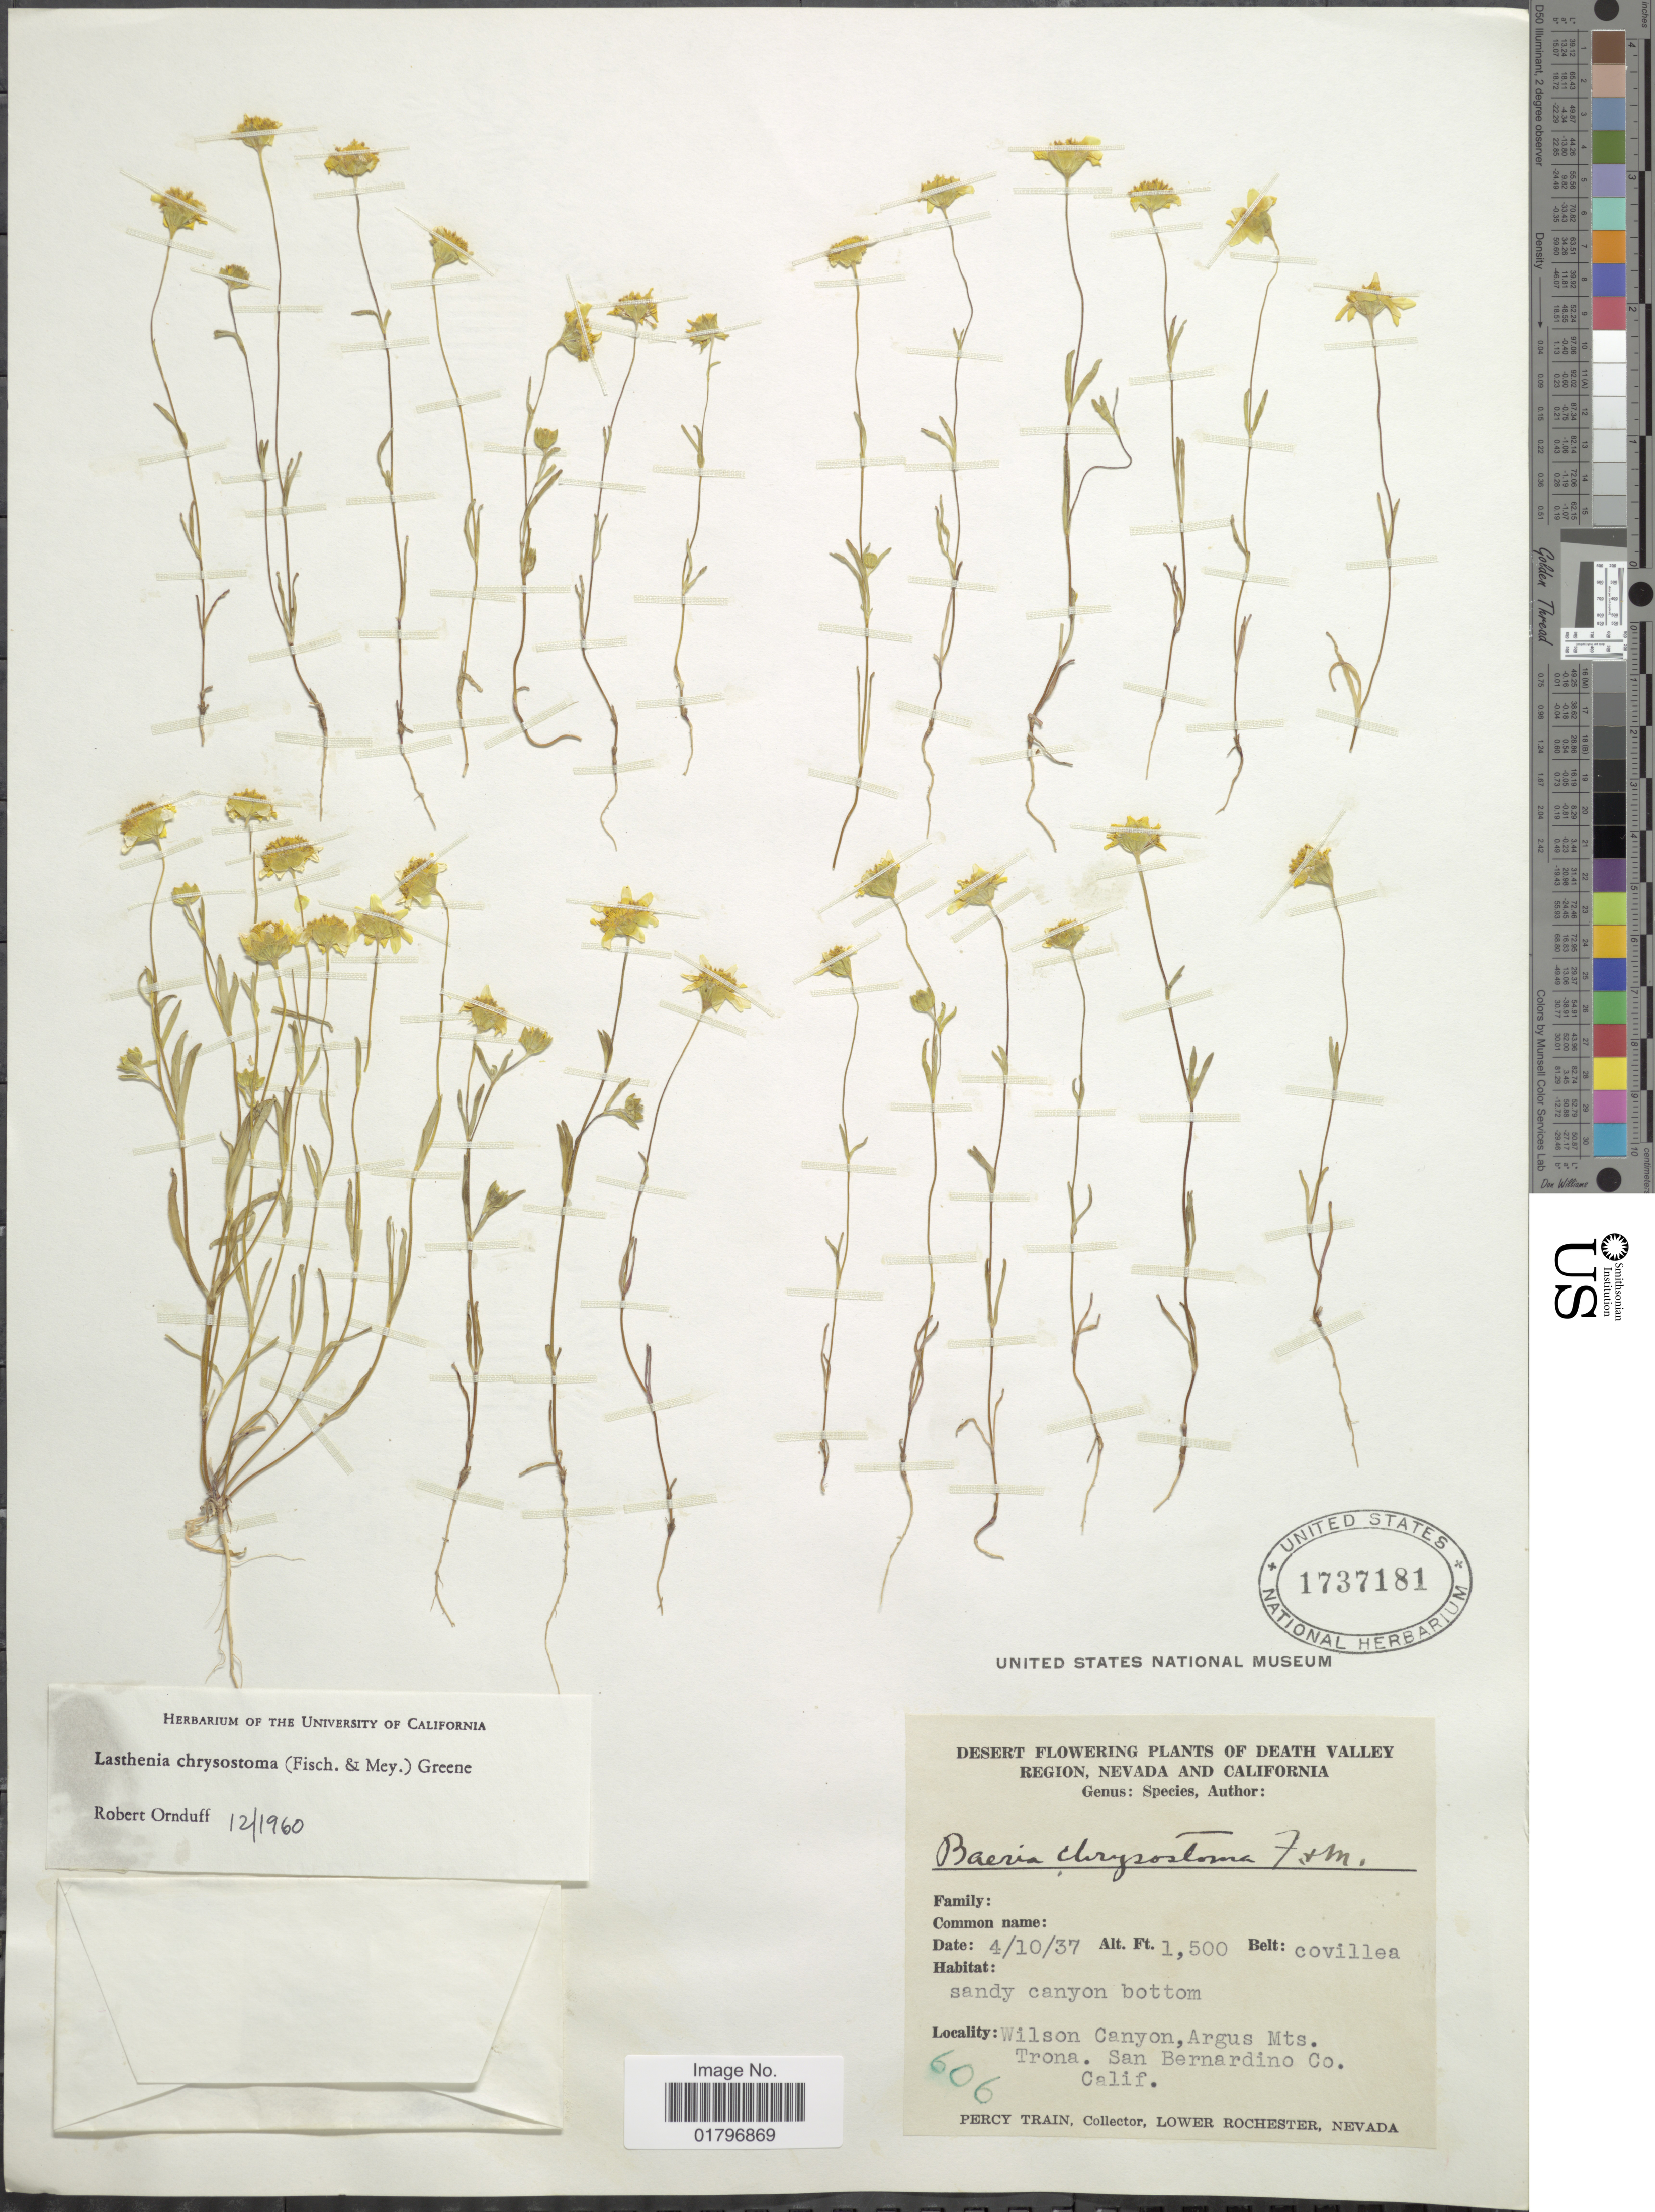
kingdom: Plantae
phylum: Tracheophyta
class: Magnoliopsida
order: Asterales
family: Asteraceae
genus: Lasthenia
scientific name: Lasthenia chrysostoma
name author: (Fisch. & C.A. Mey.) Greene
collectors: P. Train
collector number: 606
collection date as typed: Transcribed d/m/y: 10/4/37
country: United States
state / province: California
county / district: San Bernardino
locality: Desert flowering plants of Death Valley Region, Nevada and California. Wilson Canyon, Argus Mts. Trona. San Bernardino Co. Calif.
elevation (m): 457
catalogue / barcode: US 1737181